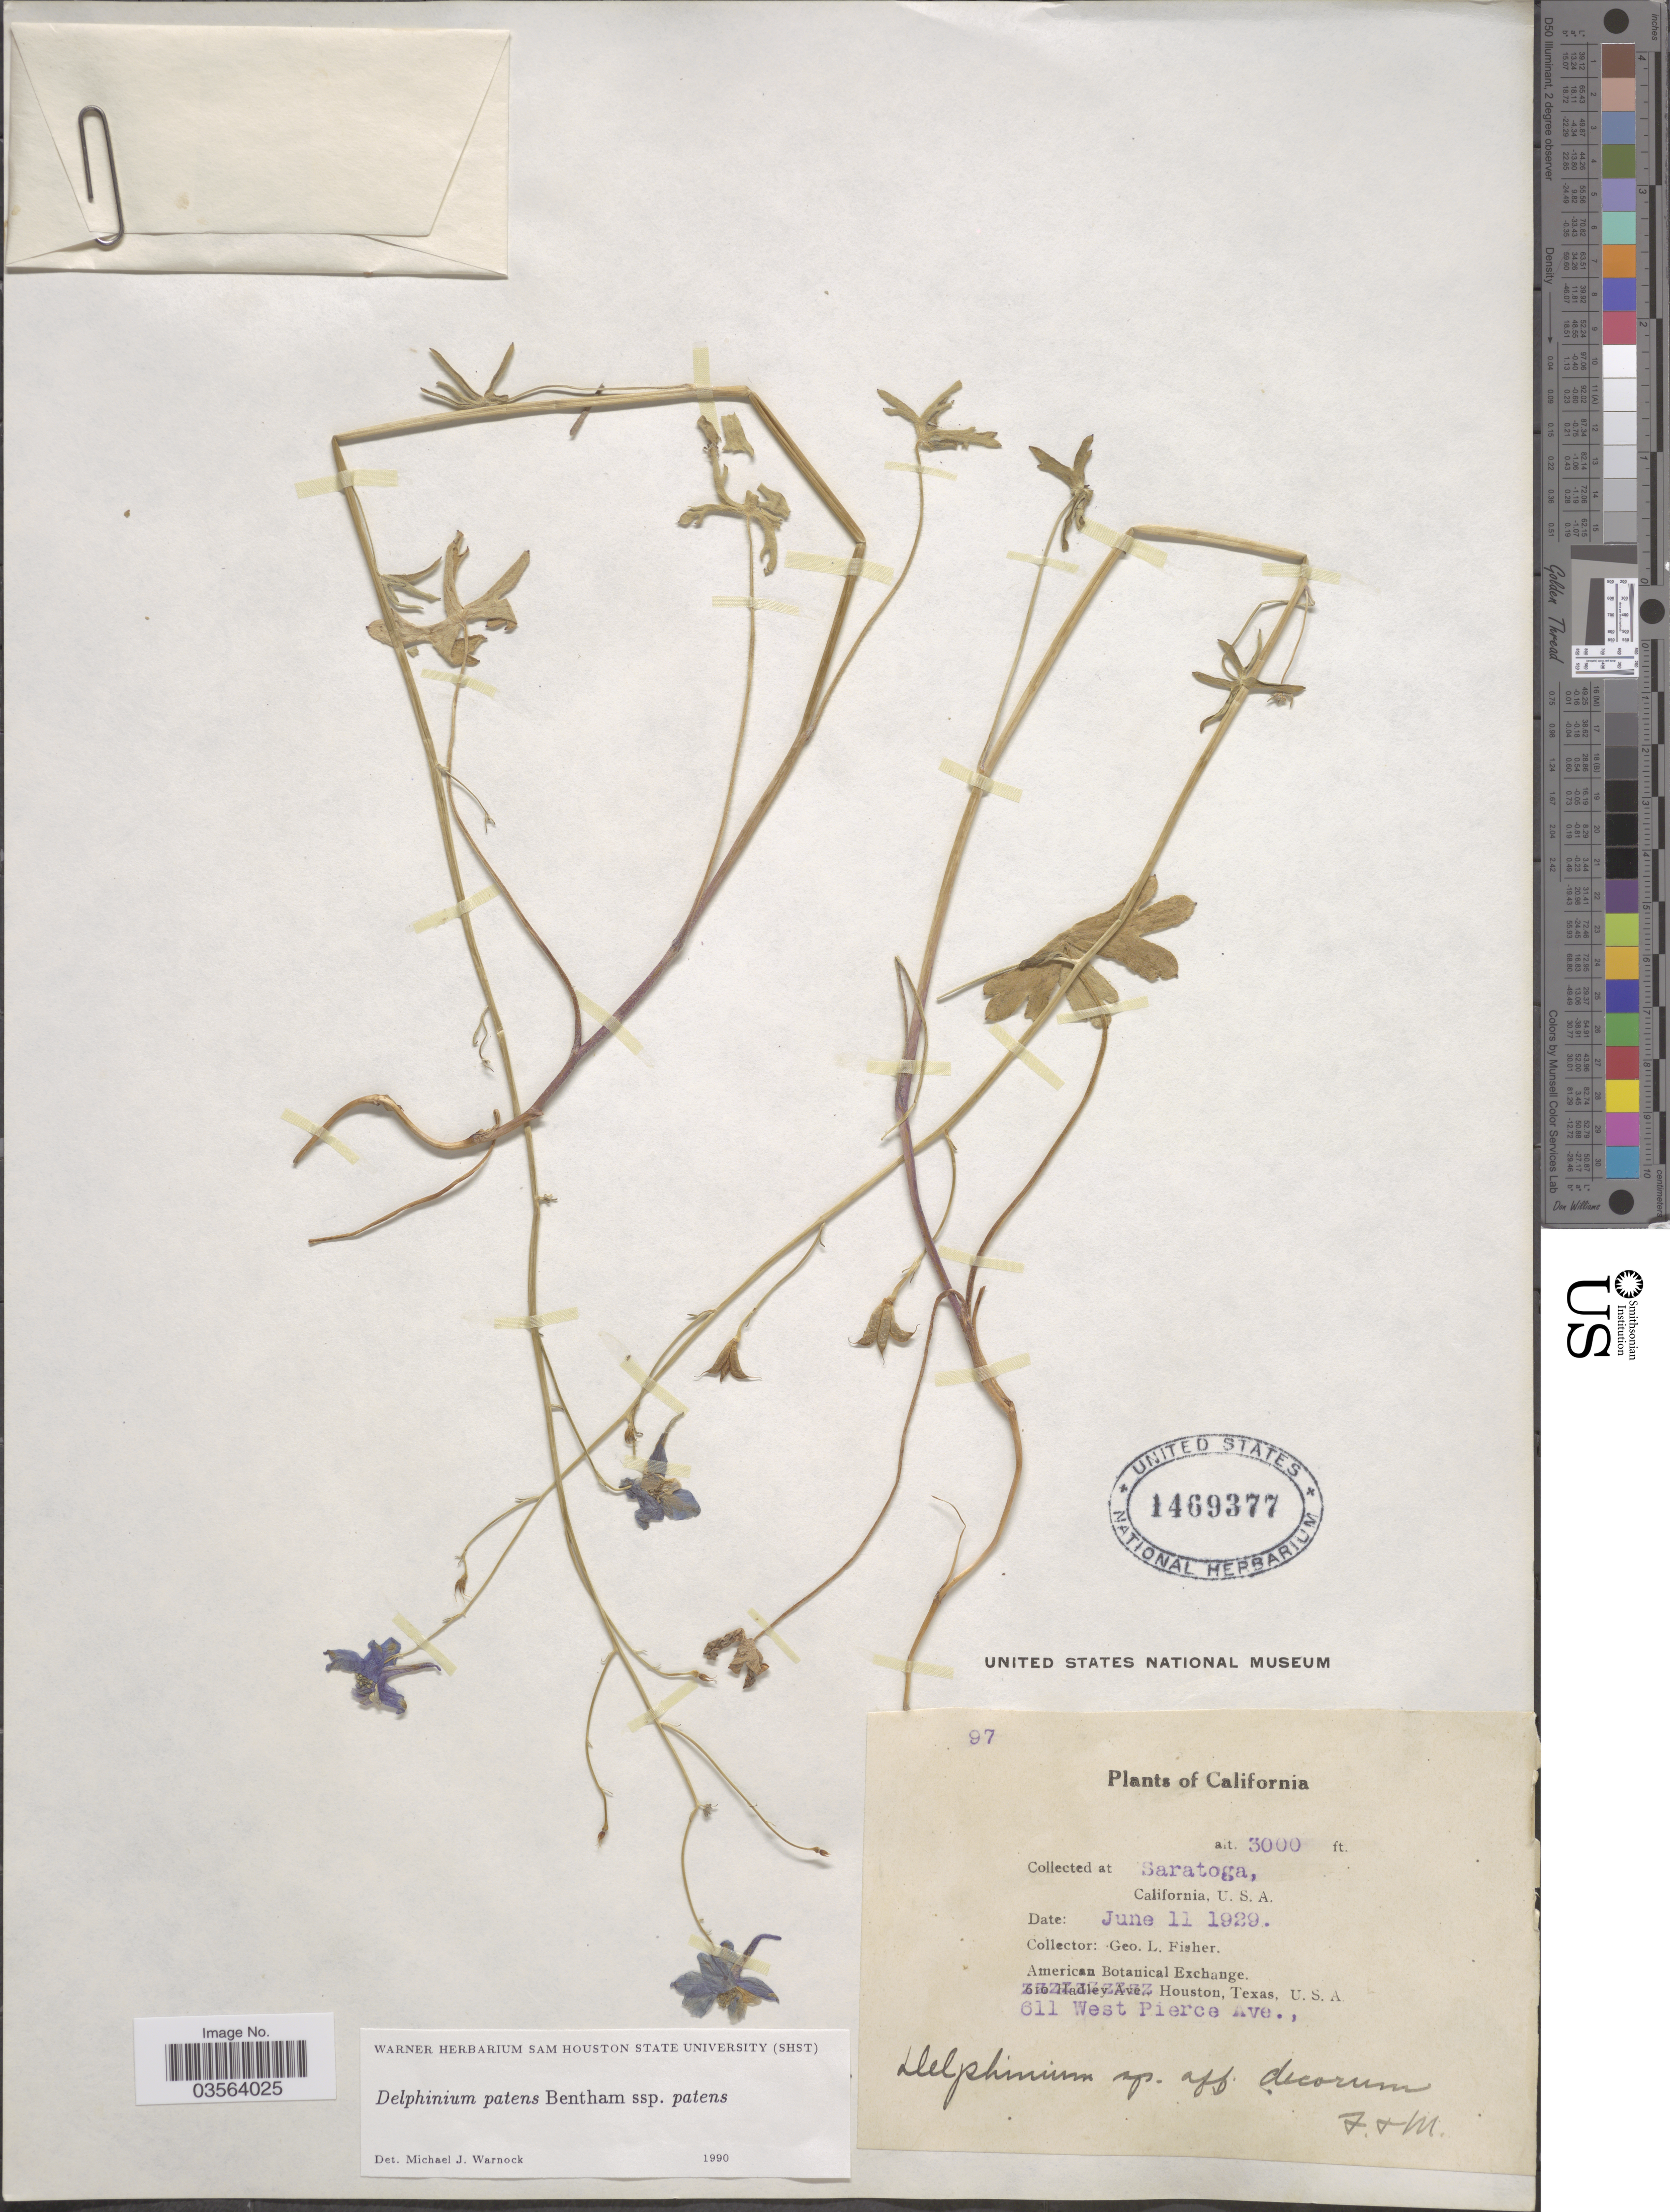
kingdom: Plantae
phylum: Tracheophyta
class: Magnoliopsida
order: Ranunculales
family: Ranunculaceae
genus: Delphinium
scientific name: Delphinium patens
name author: Benth.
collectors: G. L. Fisher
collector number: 97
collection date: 1929-06-11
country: United States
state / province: California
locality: Saratoga.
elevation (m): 914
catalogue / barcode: US 1469377